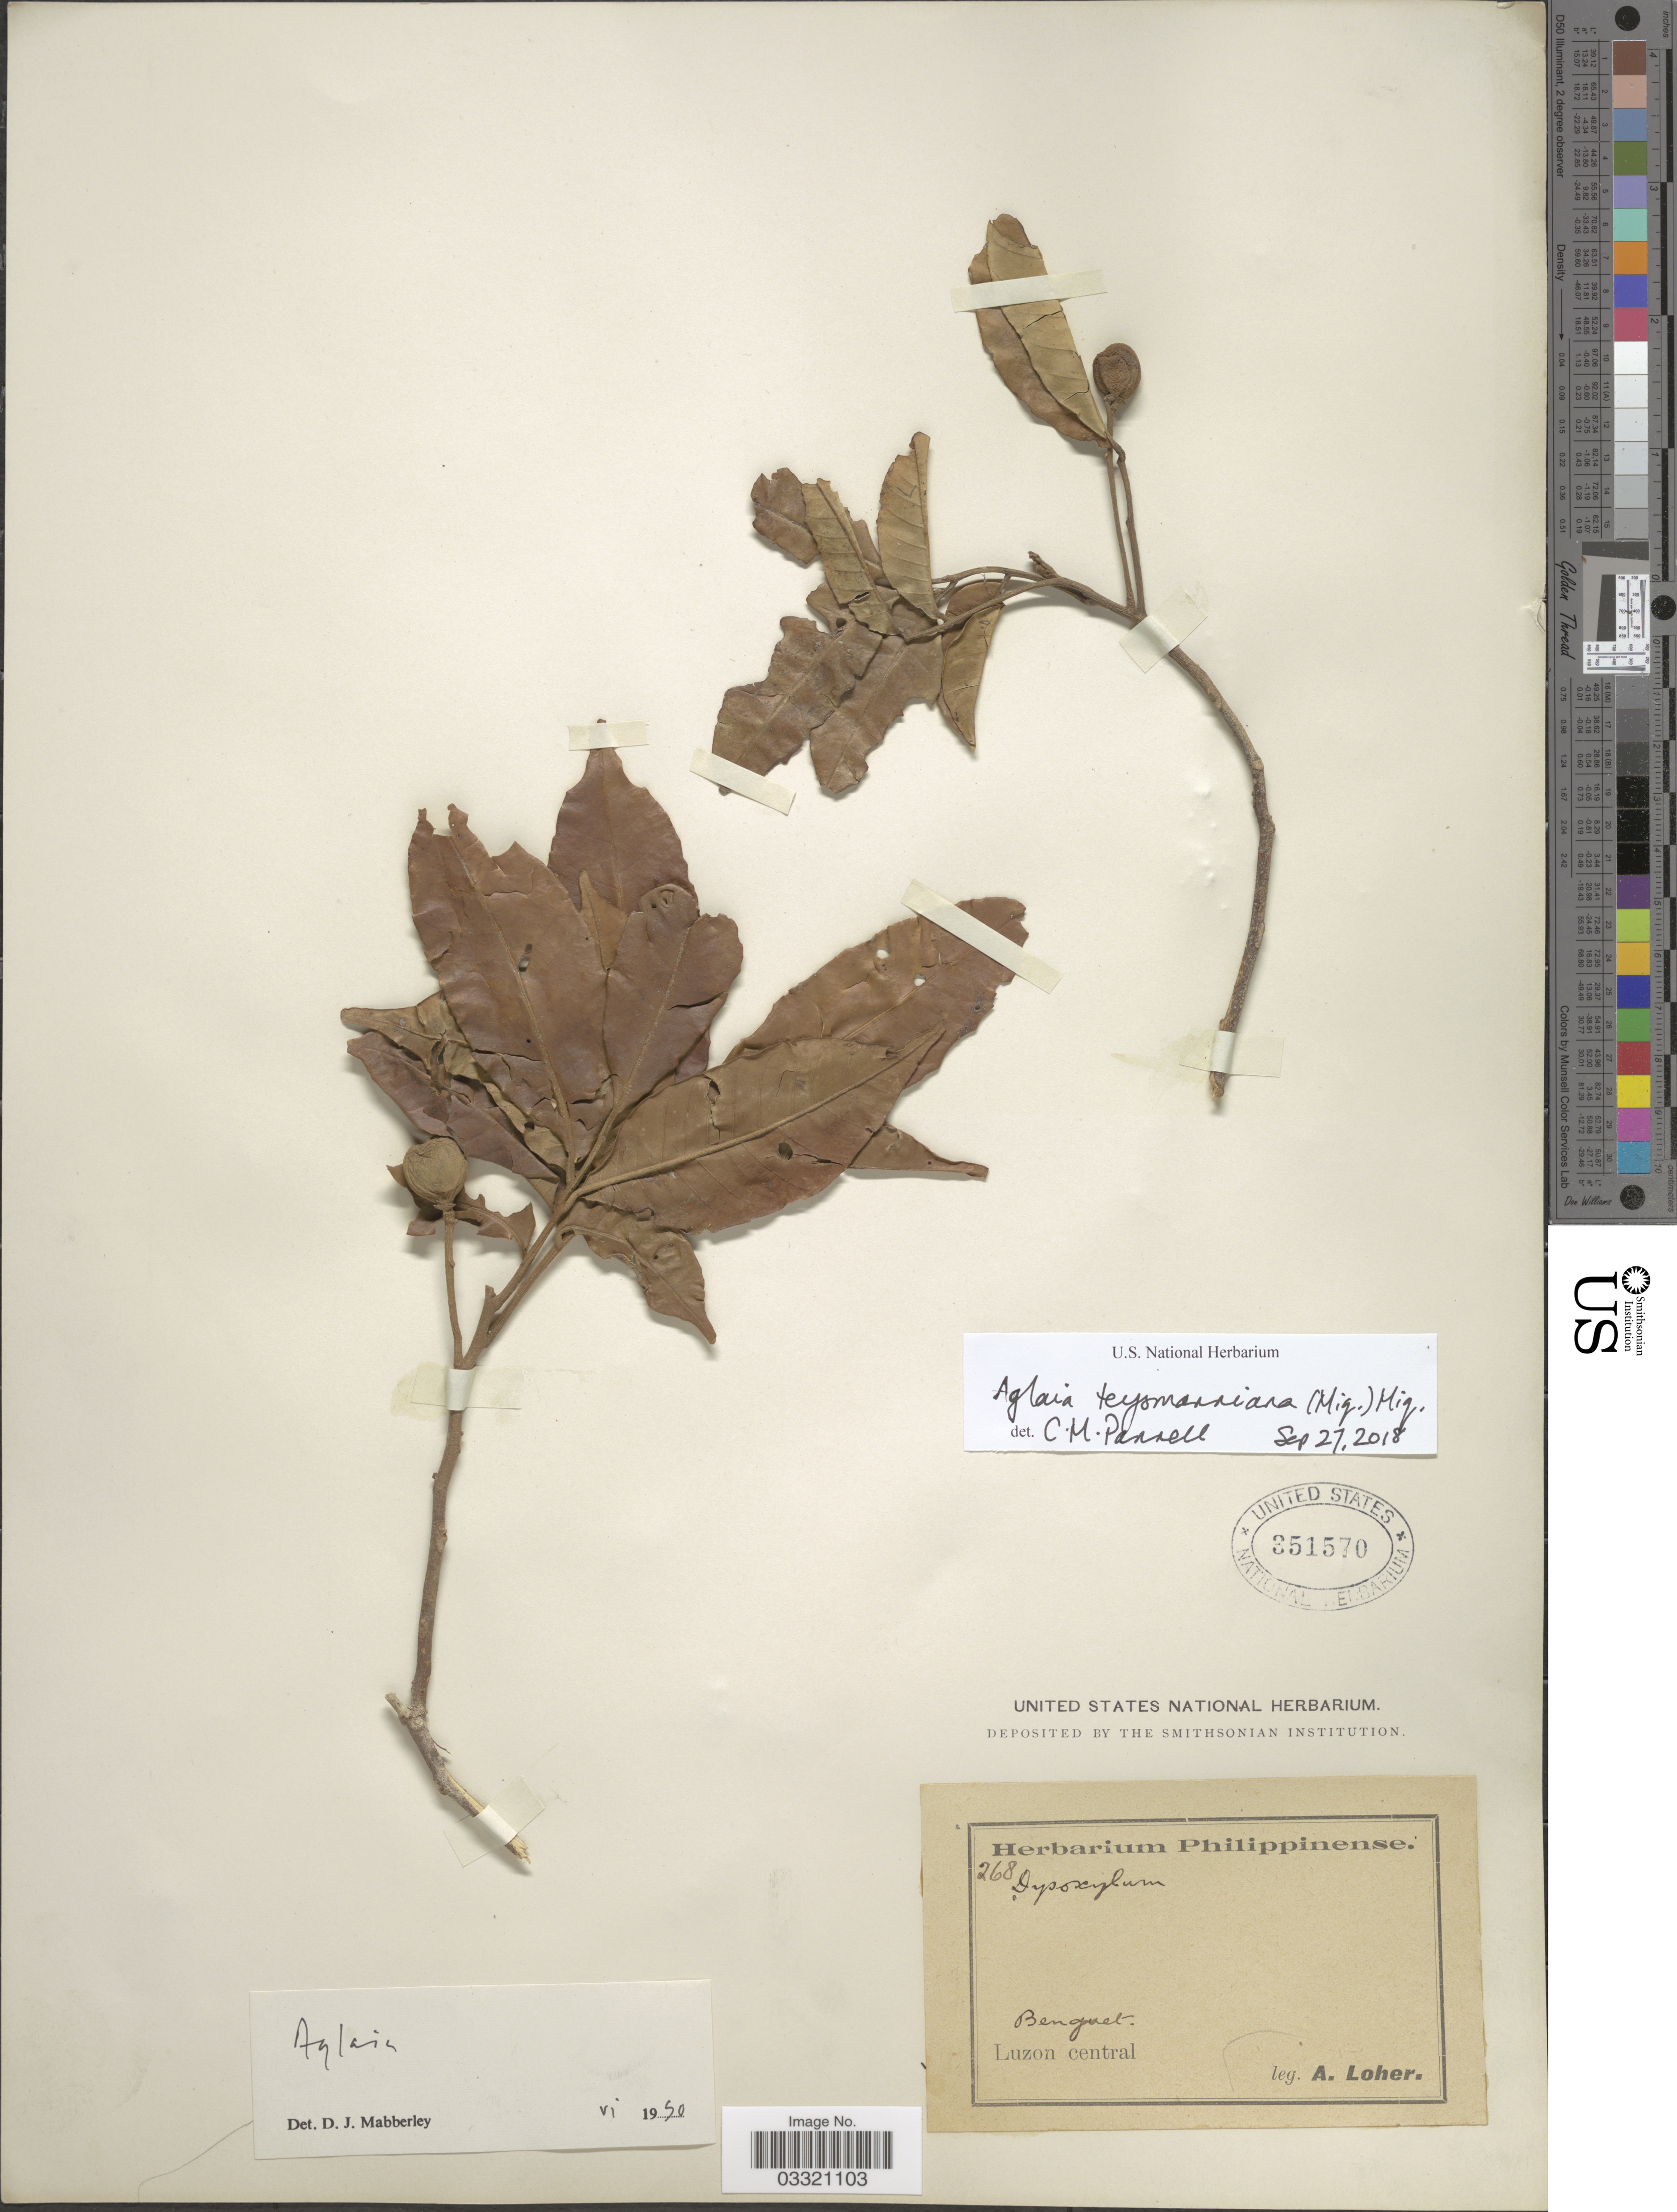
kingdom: Plantae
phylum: Tracheophyta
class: Magnoliopsida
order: Sapindales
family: Meliaceae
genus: Aglaia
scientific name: Aglaia teysmanniana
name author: (Miq.) Miq.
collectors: A. Loher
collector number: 268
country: Philippines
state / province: Central Luzon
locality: Benguet. Luzon central.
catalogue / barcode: US 351570